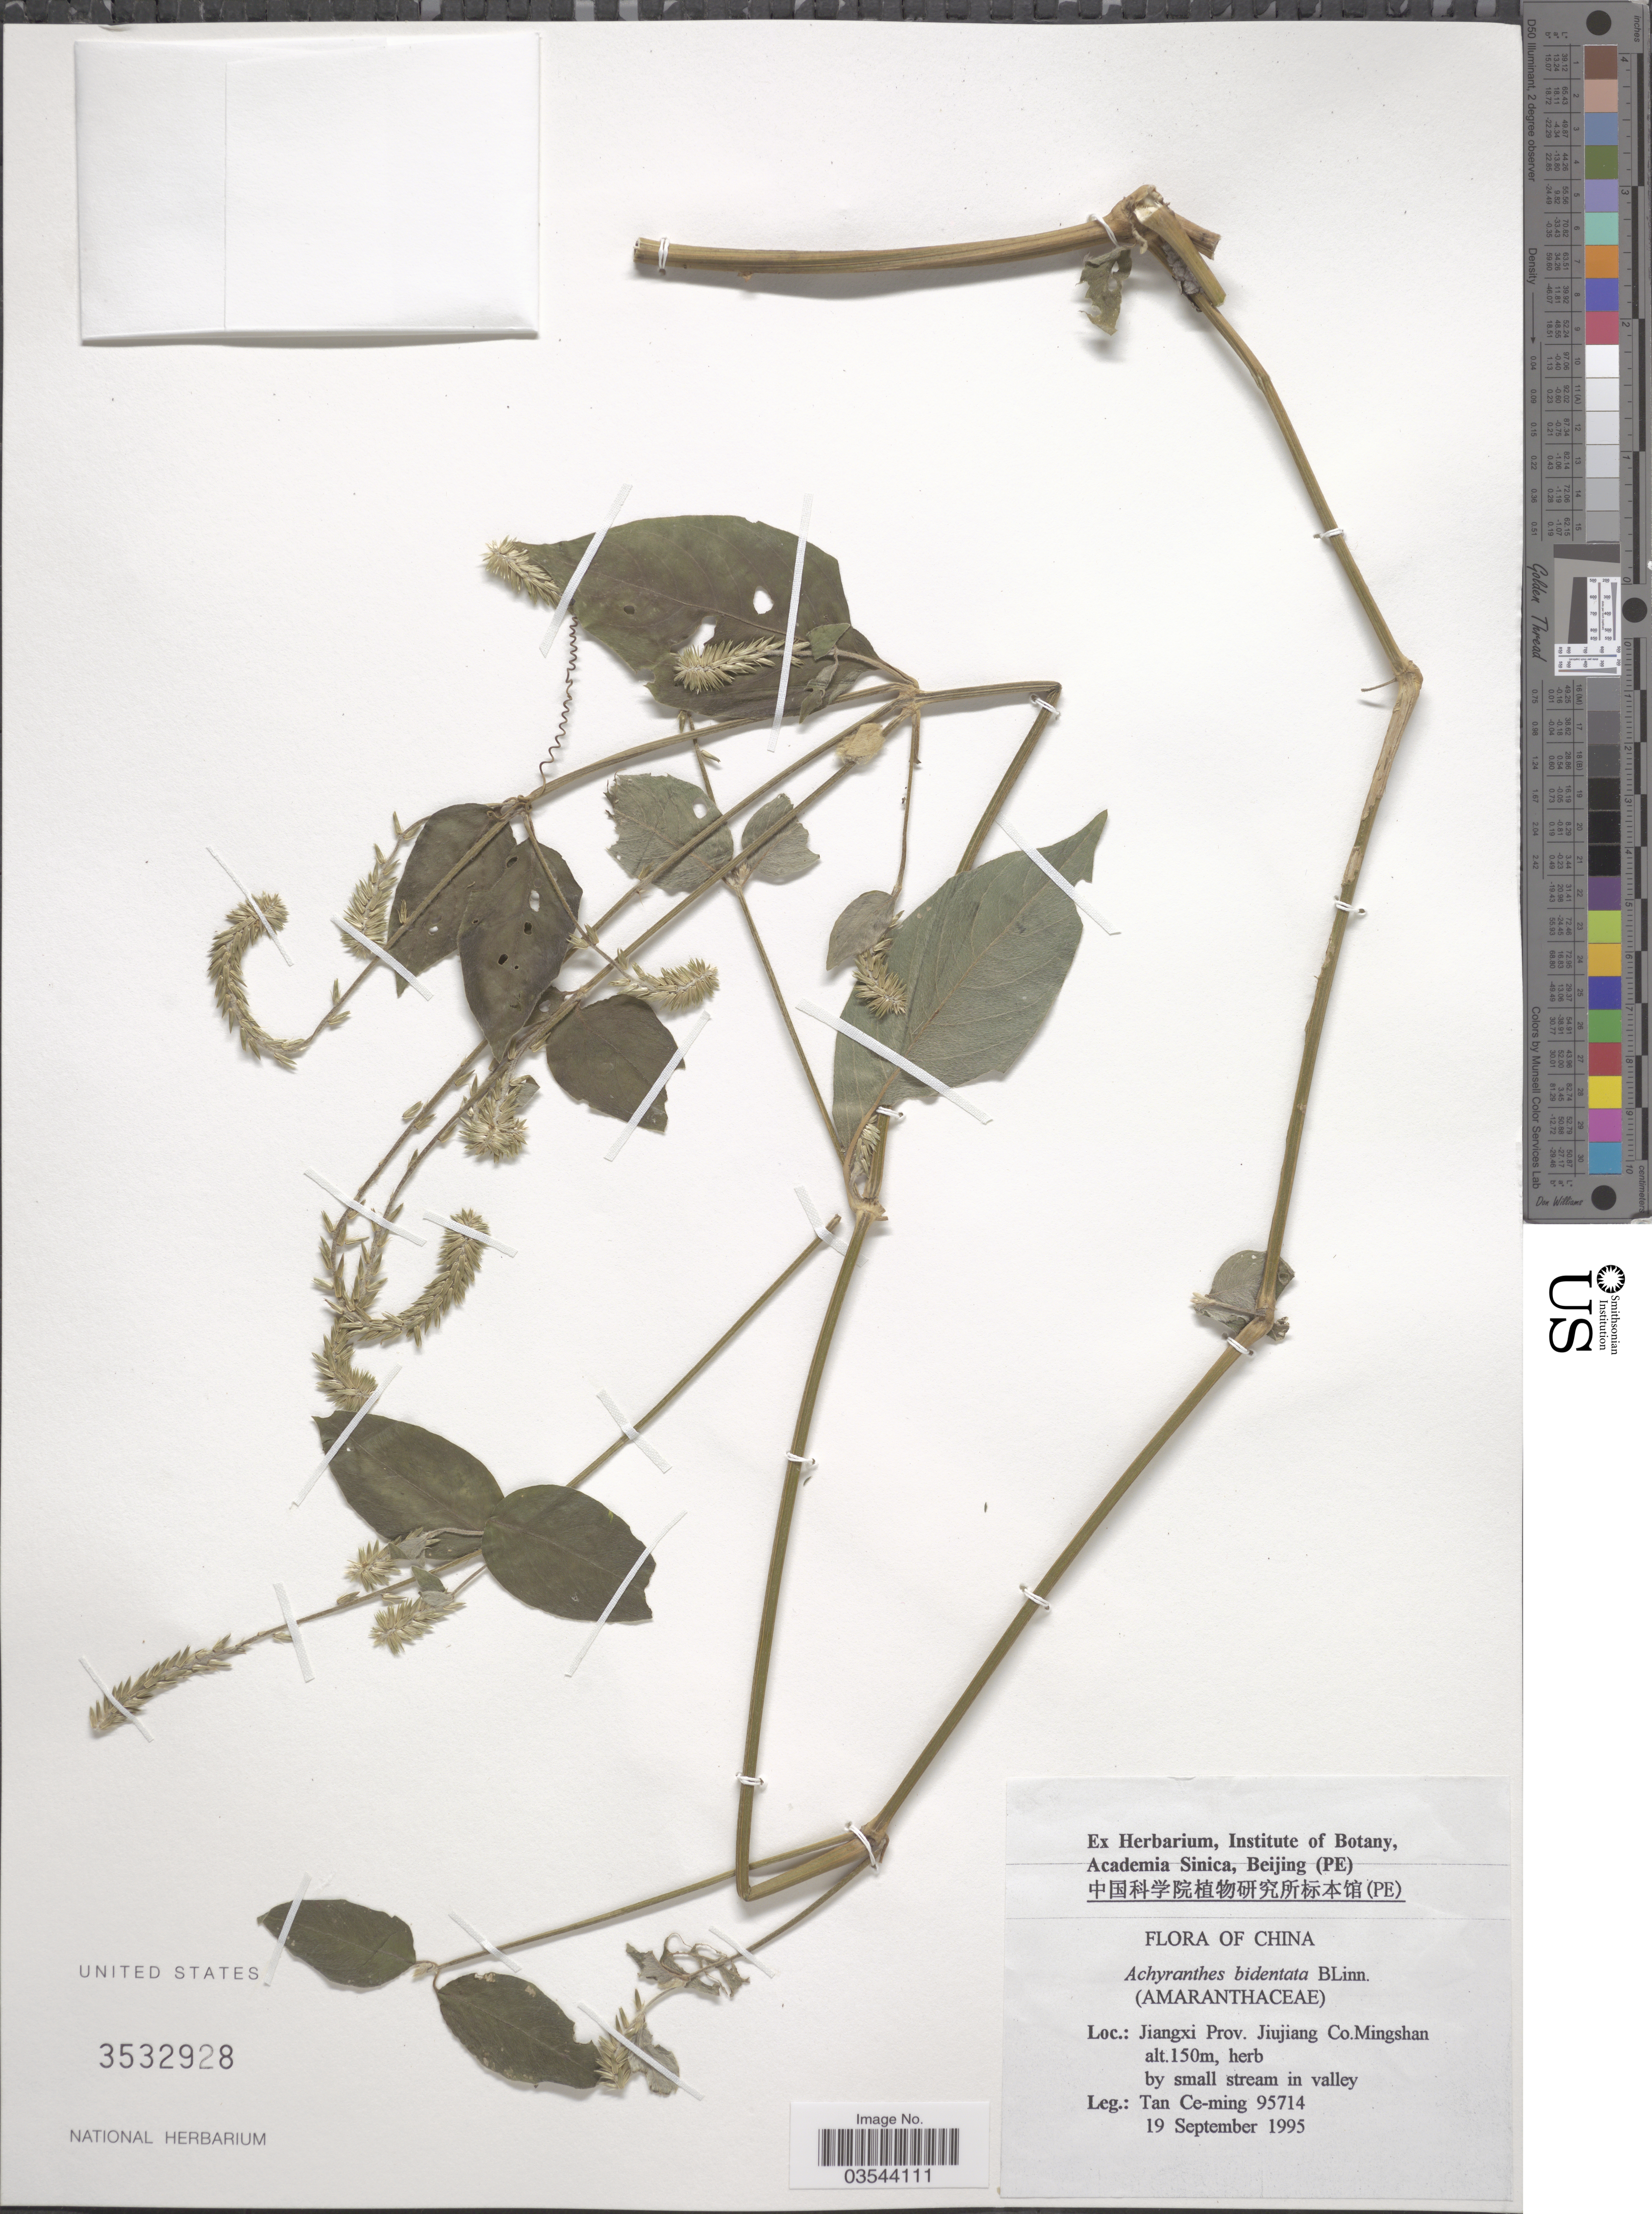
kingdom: Plantae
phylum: Tracheophyta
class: Magnoliopsida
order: Caryophyllales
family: Amaranthaceae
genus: Achyranthes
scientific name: Achyranthes bidentata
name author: Blume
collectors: Tan Ce-Ming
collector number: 95714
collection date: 1995-09-19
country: China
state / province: Jiangxi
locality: Jiujiang Co.Mingshan.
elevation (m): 150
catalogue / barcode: US 3532928